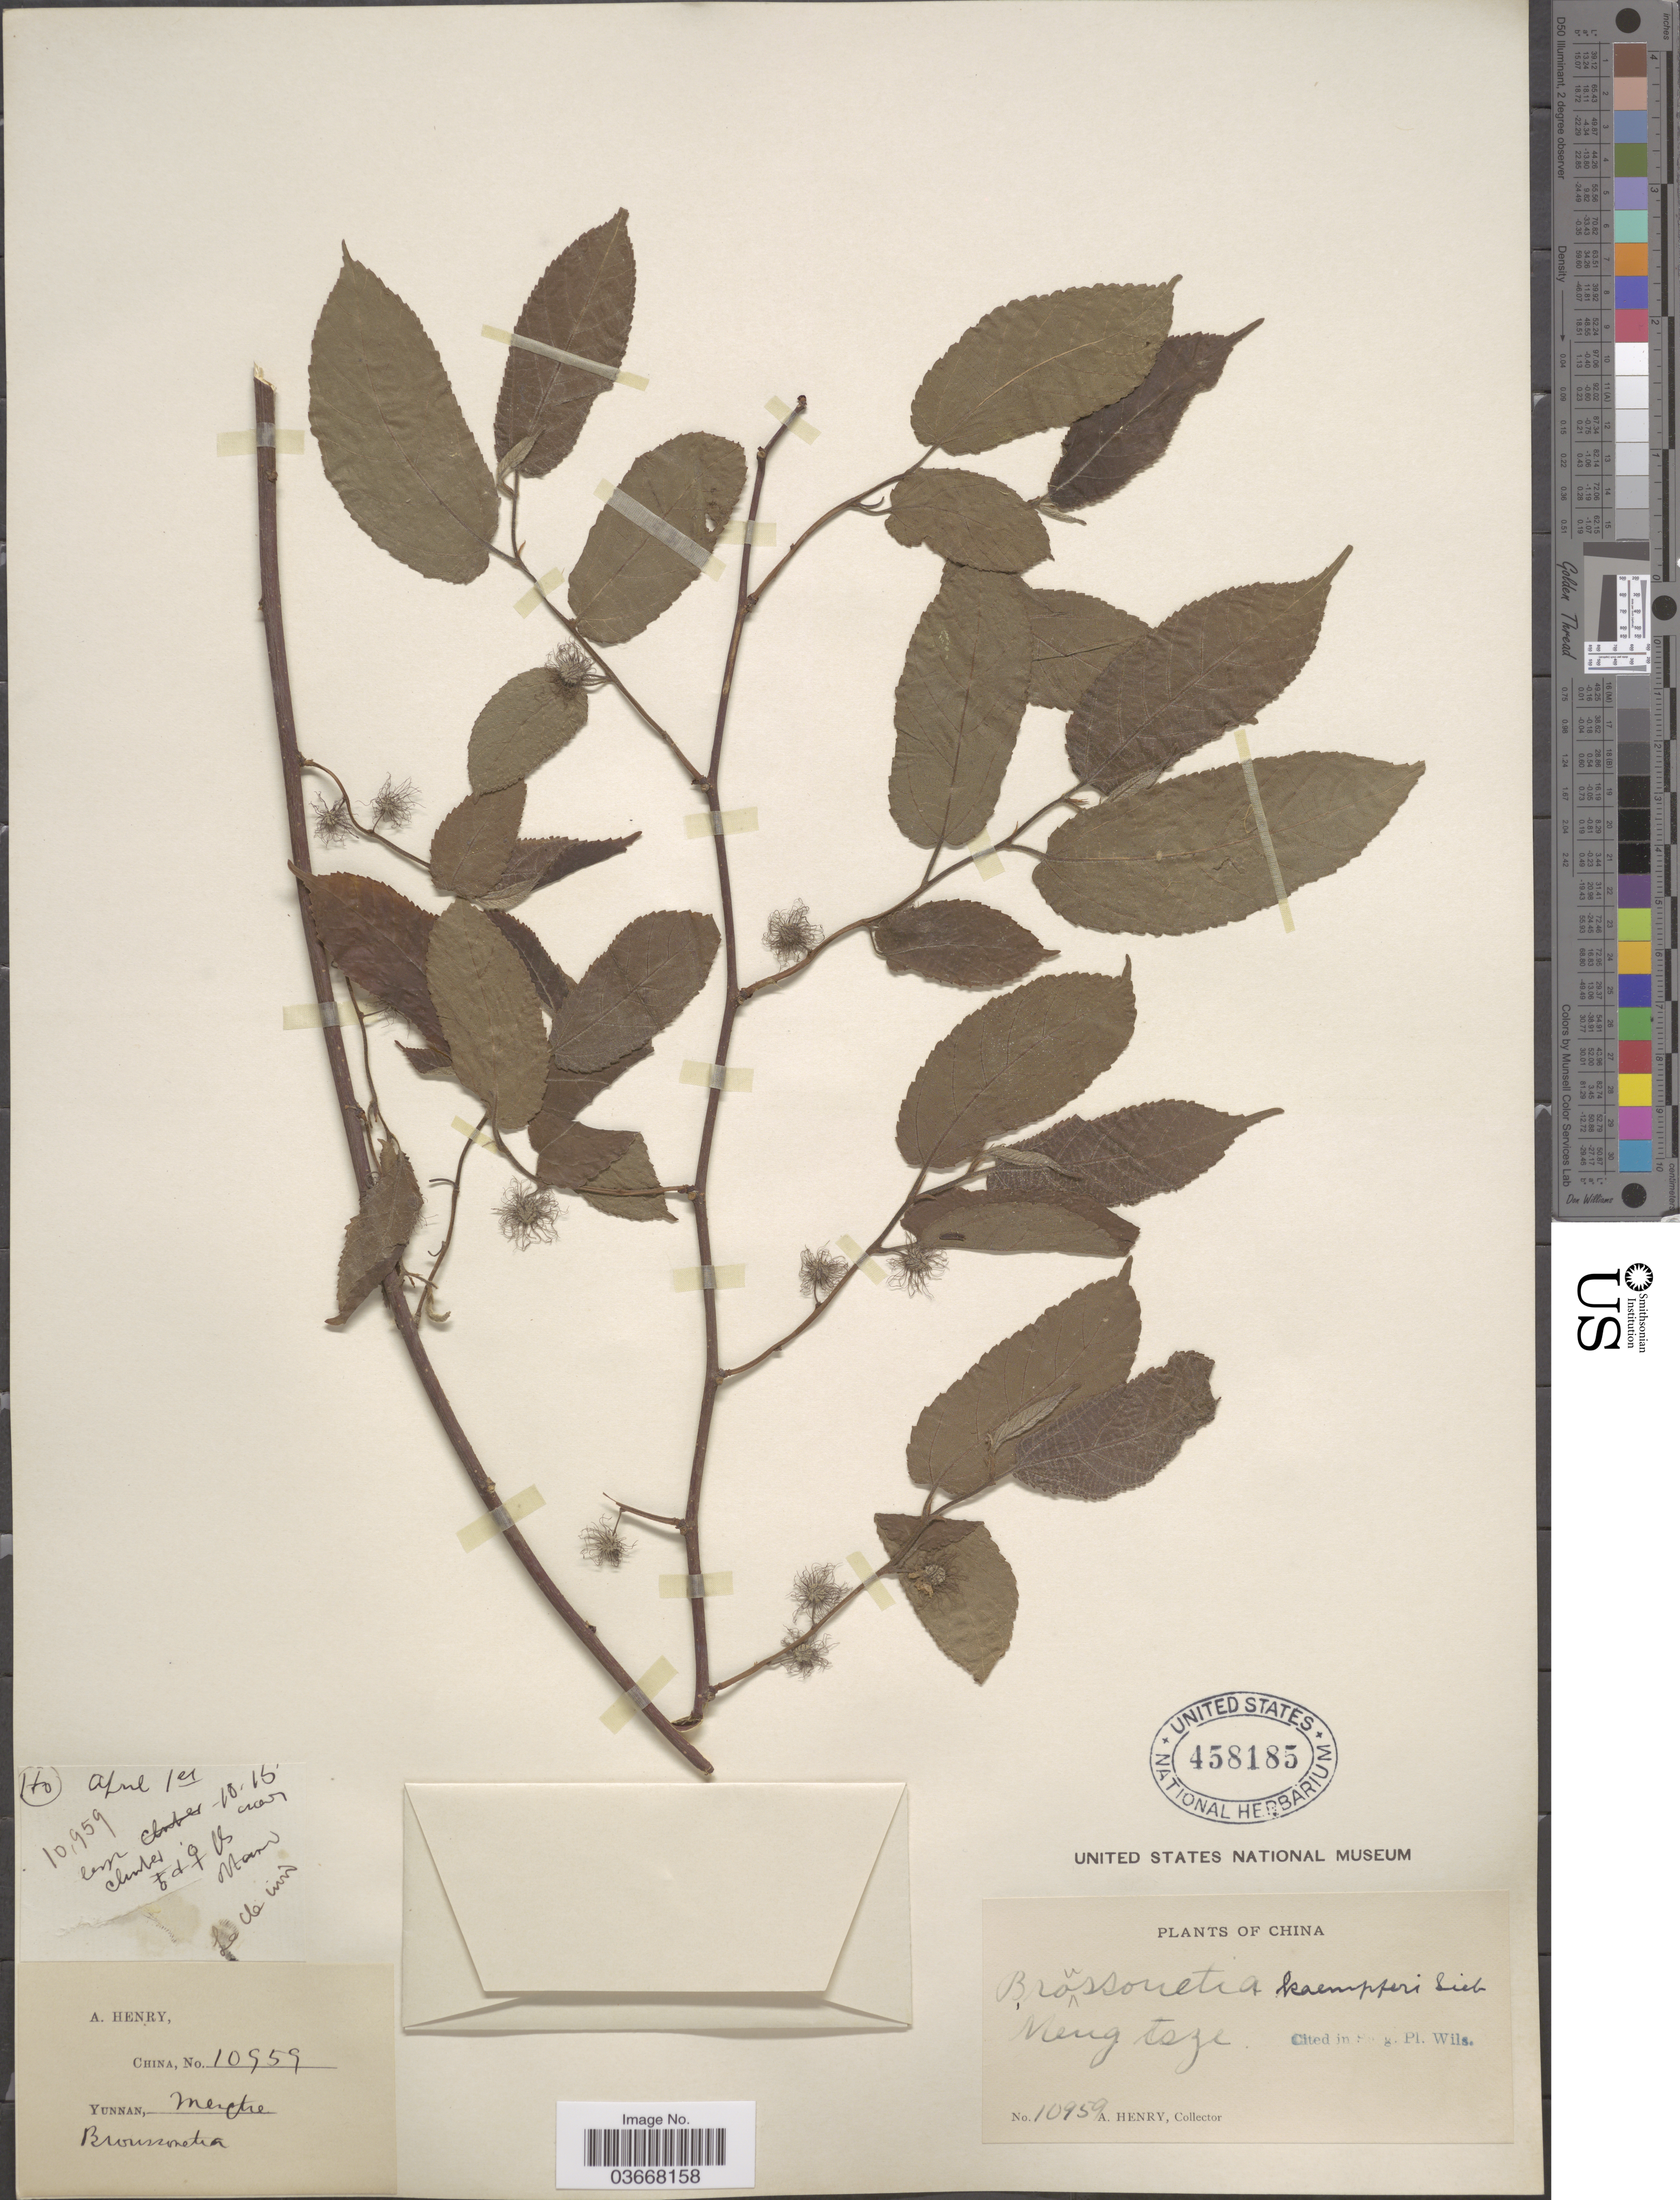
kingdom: Plantae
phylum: Tracheophyta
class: Magnoliopsida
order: Rosales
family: Moraceae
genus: Broussonetia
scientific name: Broussonetia kaempferi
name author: Siebold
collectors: A. Henry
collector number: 10959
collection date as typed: Transcribed d/m/y: /10/15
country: China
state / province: Yunnan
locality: La de min.*? Mengtsze.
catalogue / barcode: US 458185